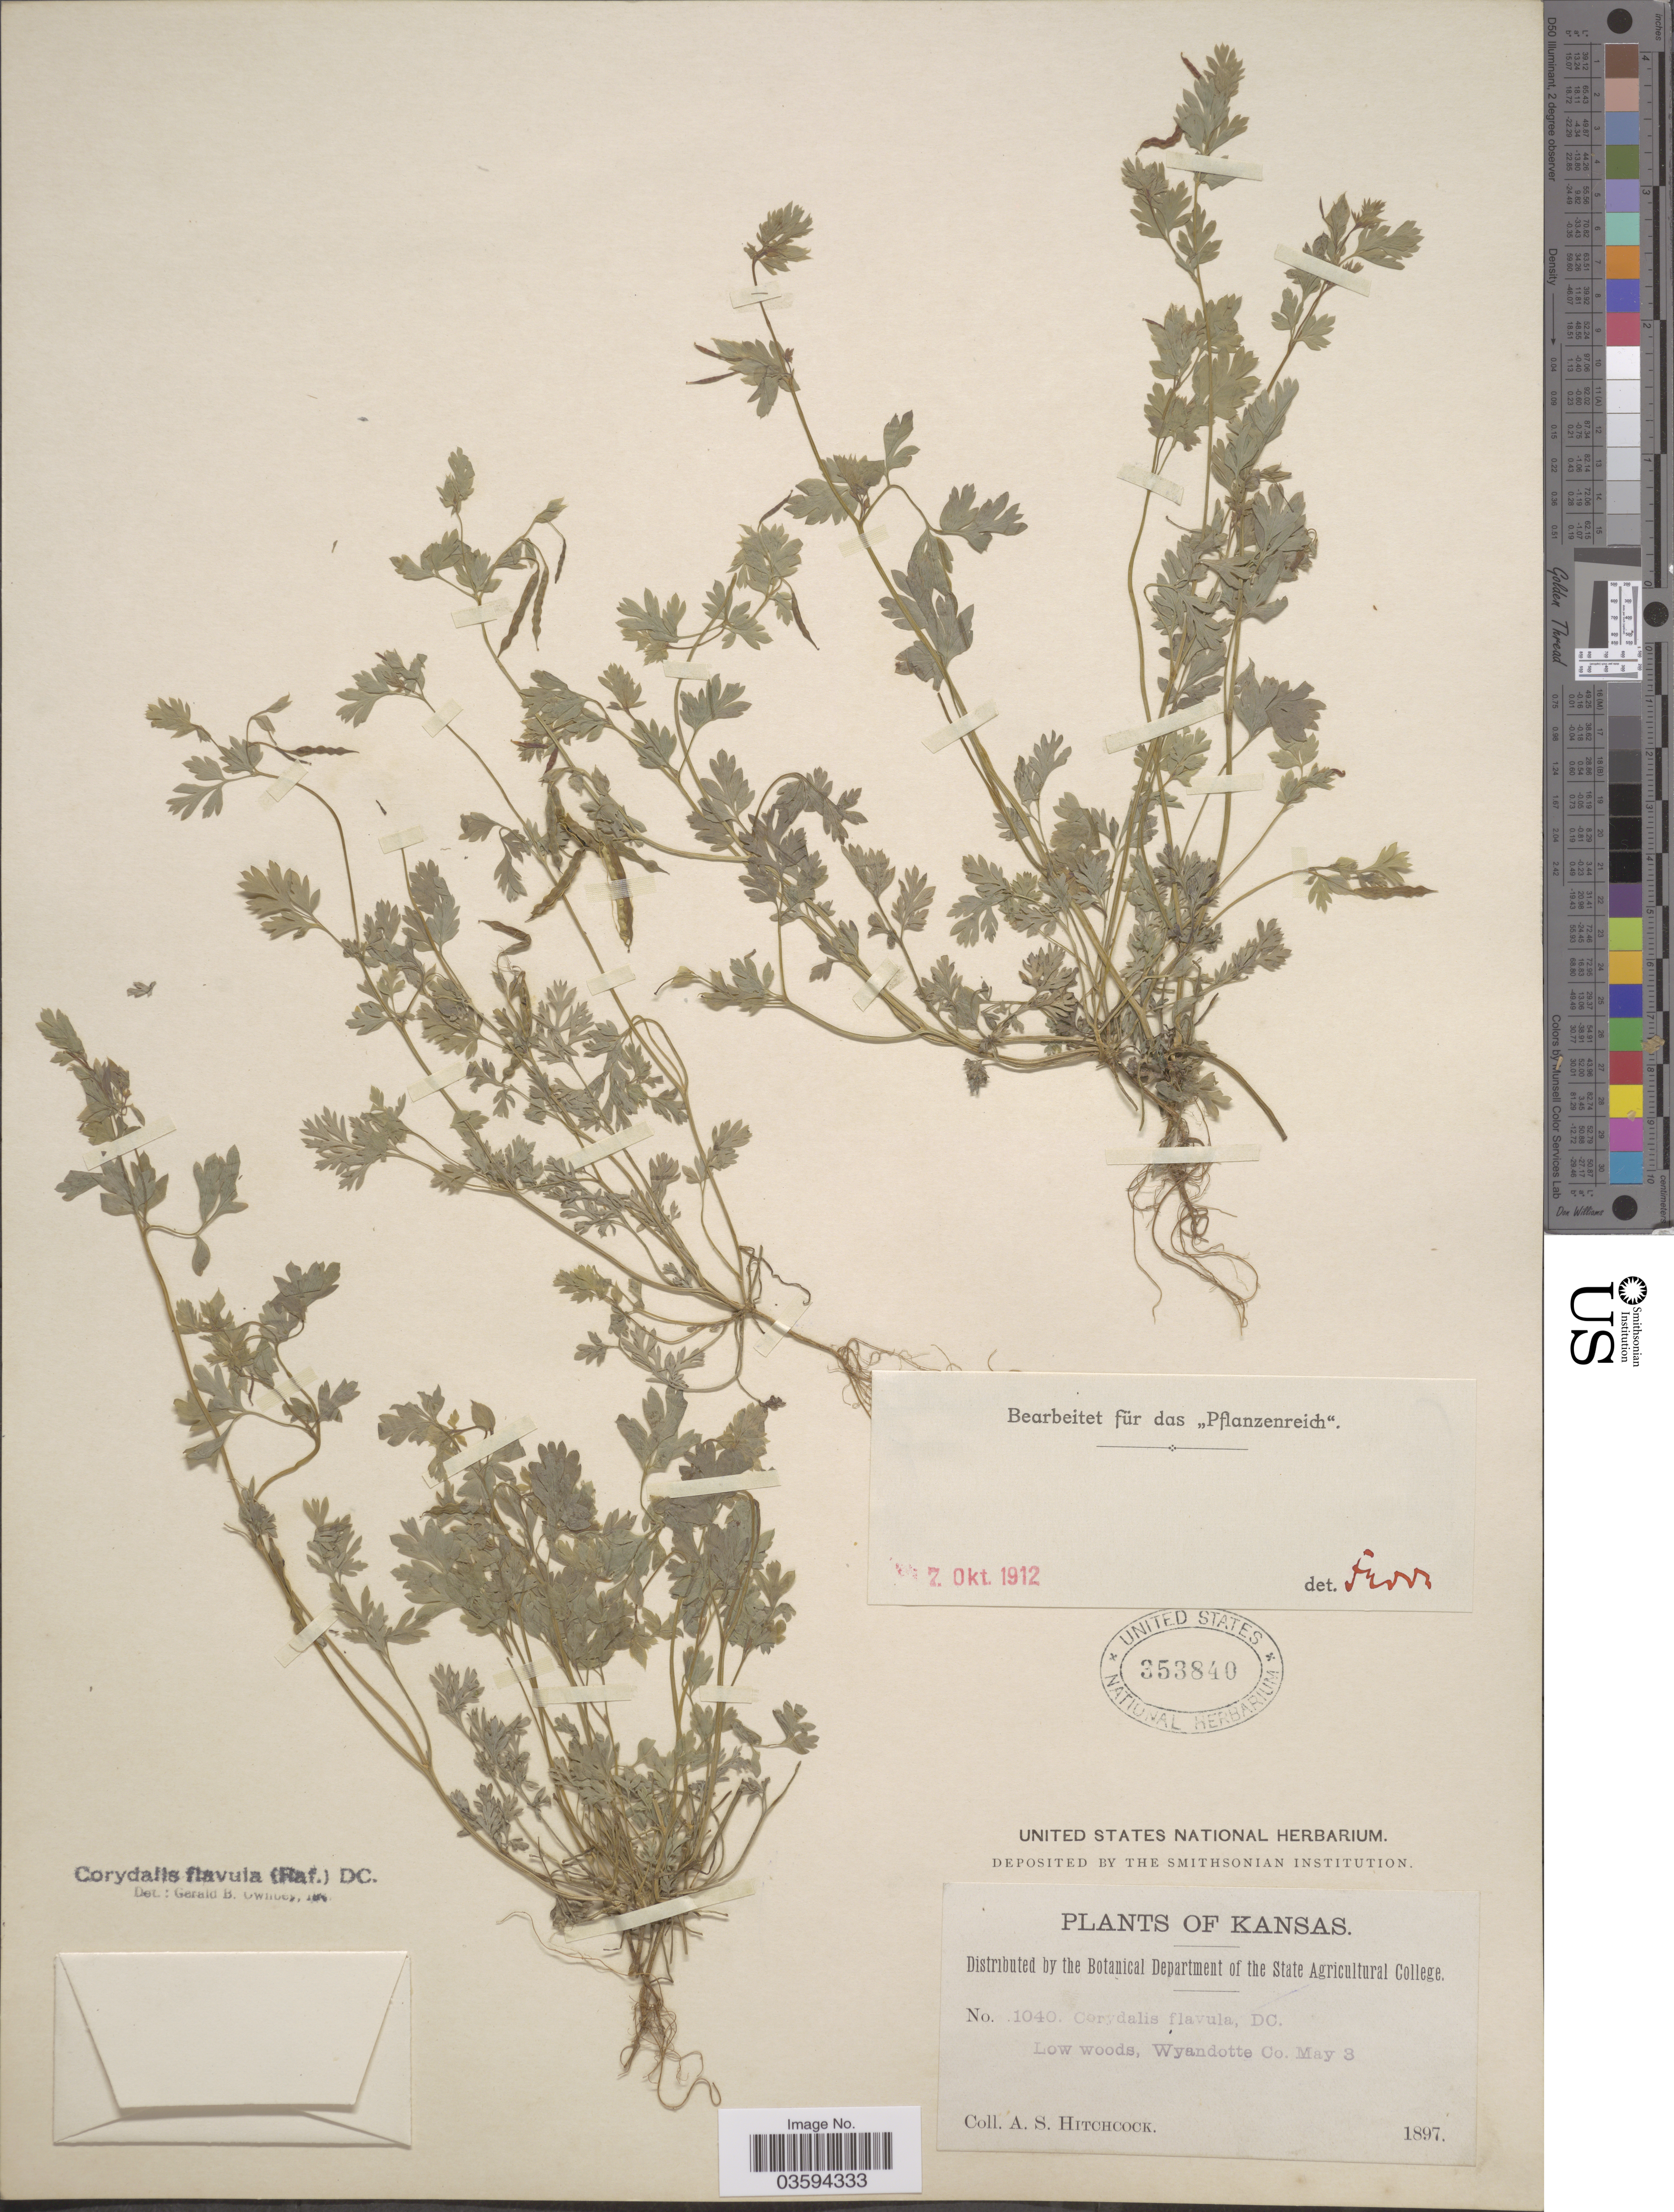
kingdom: Plantae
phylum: Tracheophyta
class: Magnoliopsida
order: Ranunculales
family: Papaveraceae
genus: Corydalis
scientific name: Corydalis flavula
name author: (Raf.) DC.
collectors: A. S. Hitchcock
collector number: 1040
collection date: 1897-05-03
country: United States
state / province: Kansas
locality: Low woods, Wyandotte Co.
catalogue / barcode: US 353840